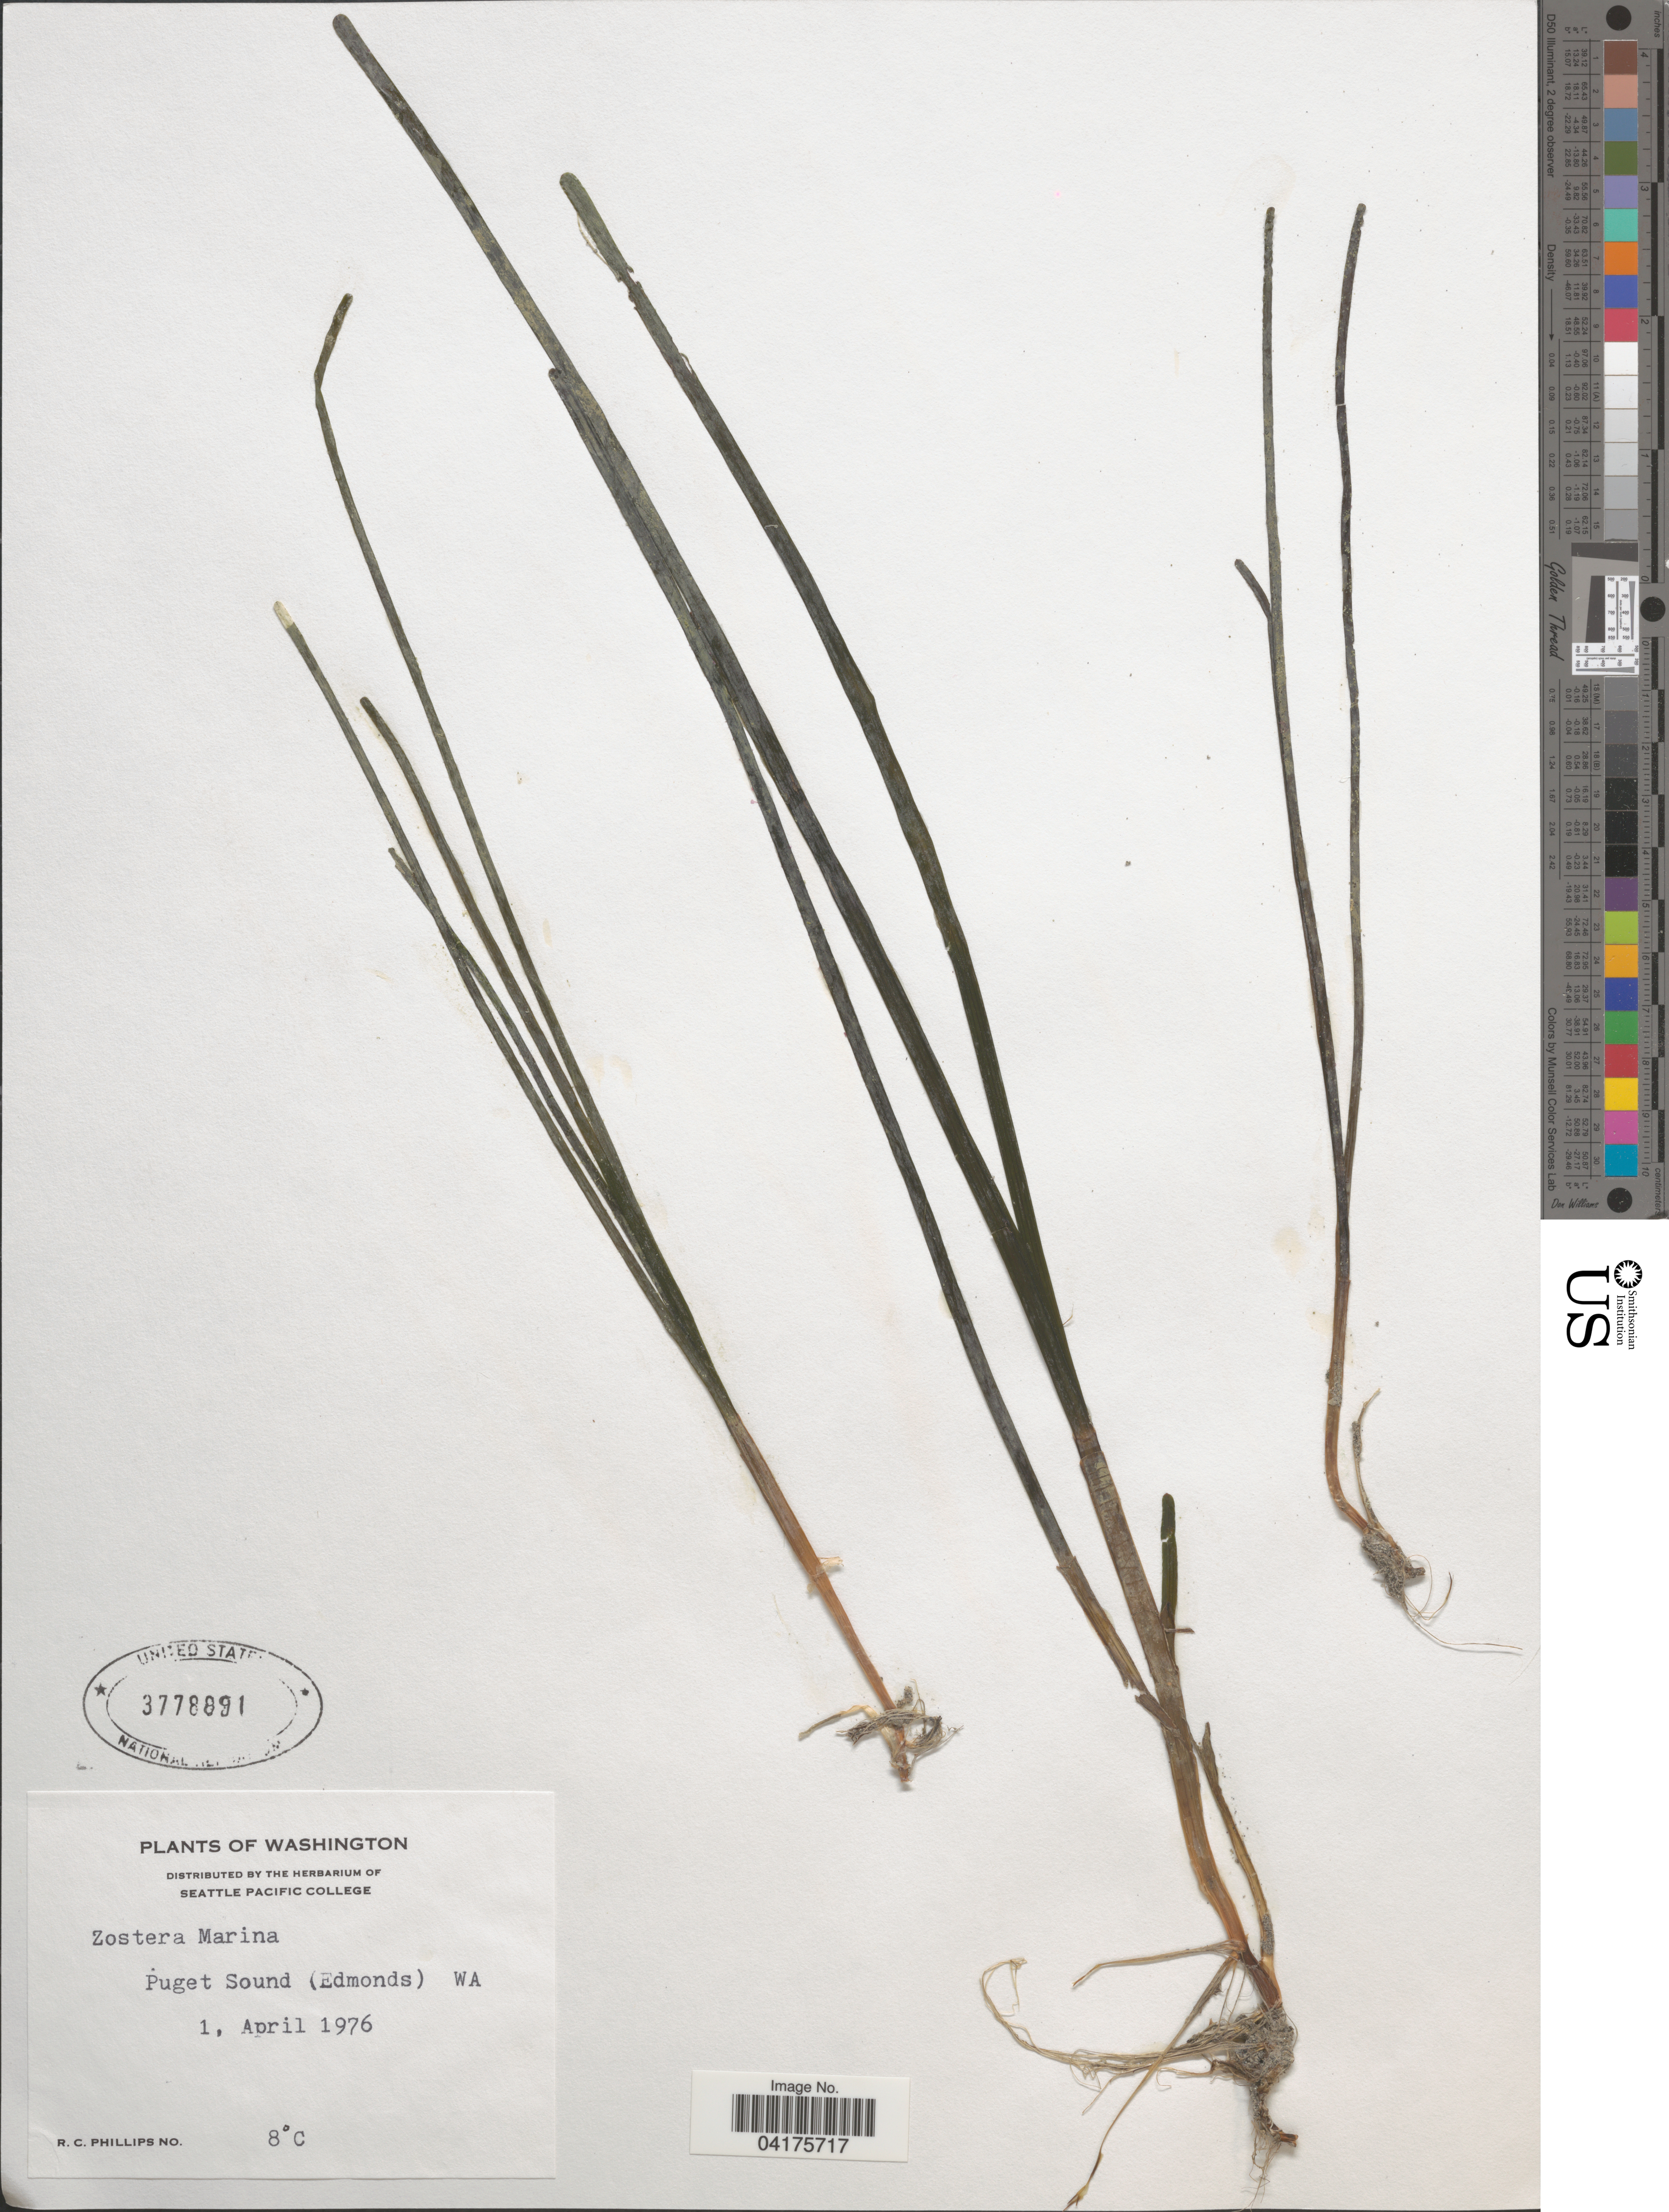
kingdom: Plantae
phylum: Tracheophyta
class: Liliopsida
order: Alismatales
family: Zosteraceae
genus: Zostera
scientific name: Zostera marina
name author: L.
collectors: R. C. Phillips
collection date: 1976-04-01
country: United States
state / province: Washington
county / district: King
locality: Puget Sound, Edmonds.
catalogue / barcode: US 3778891